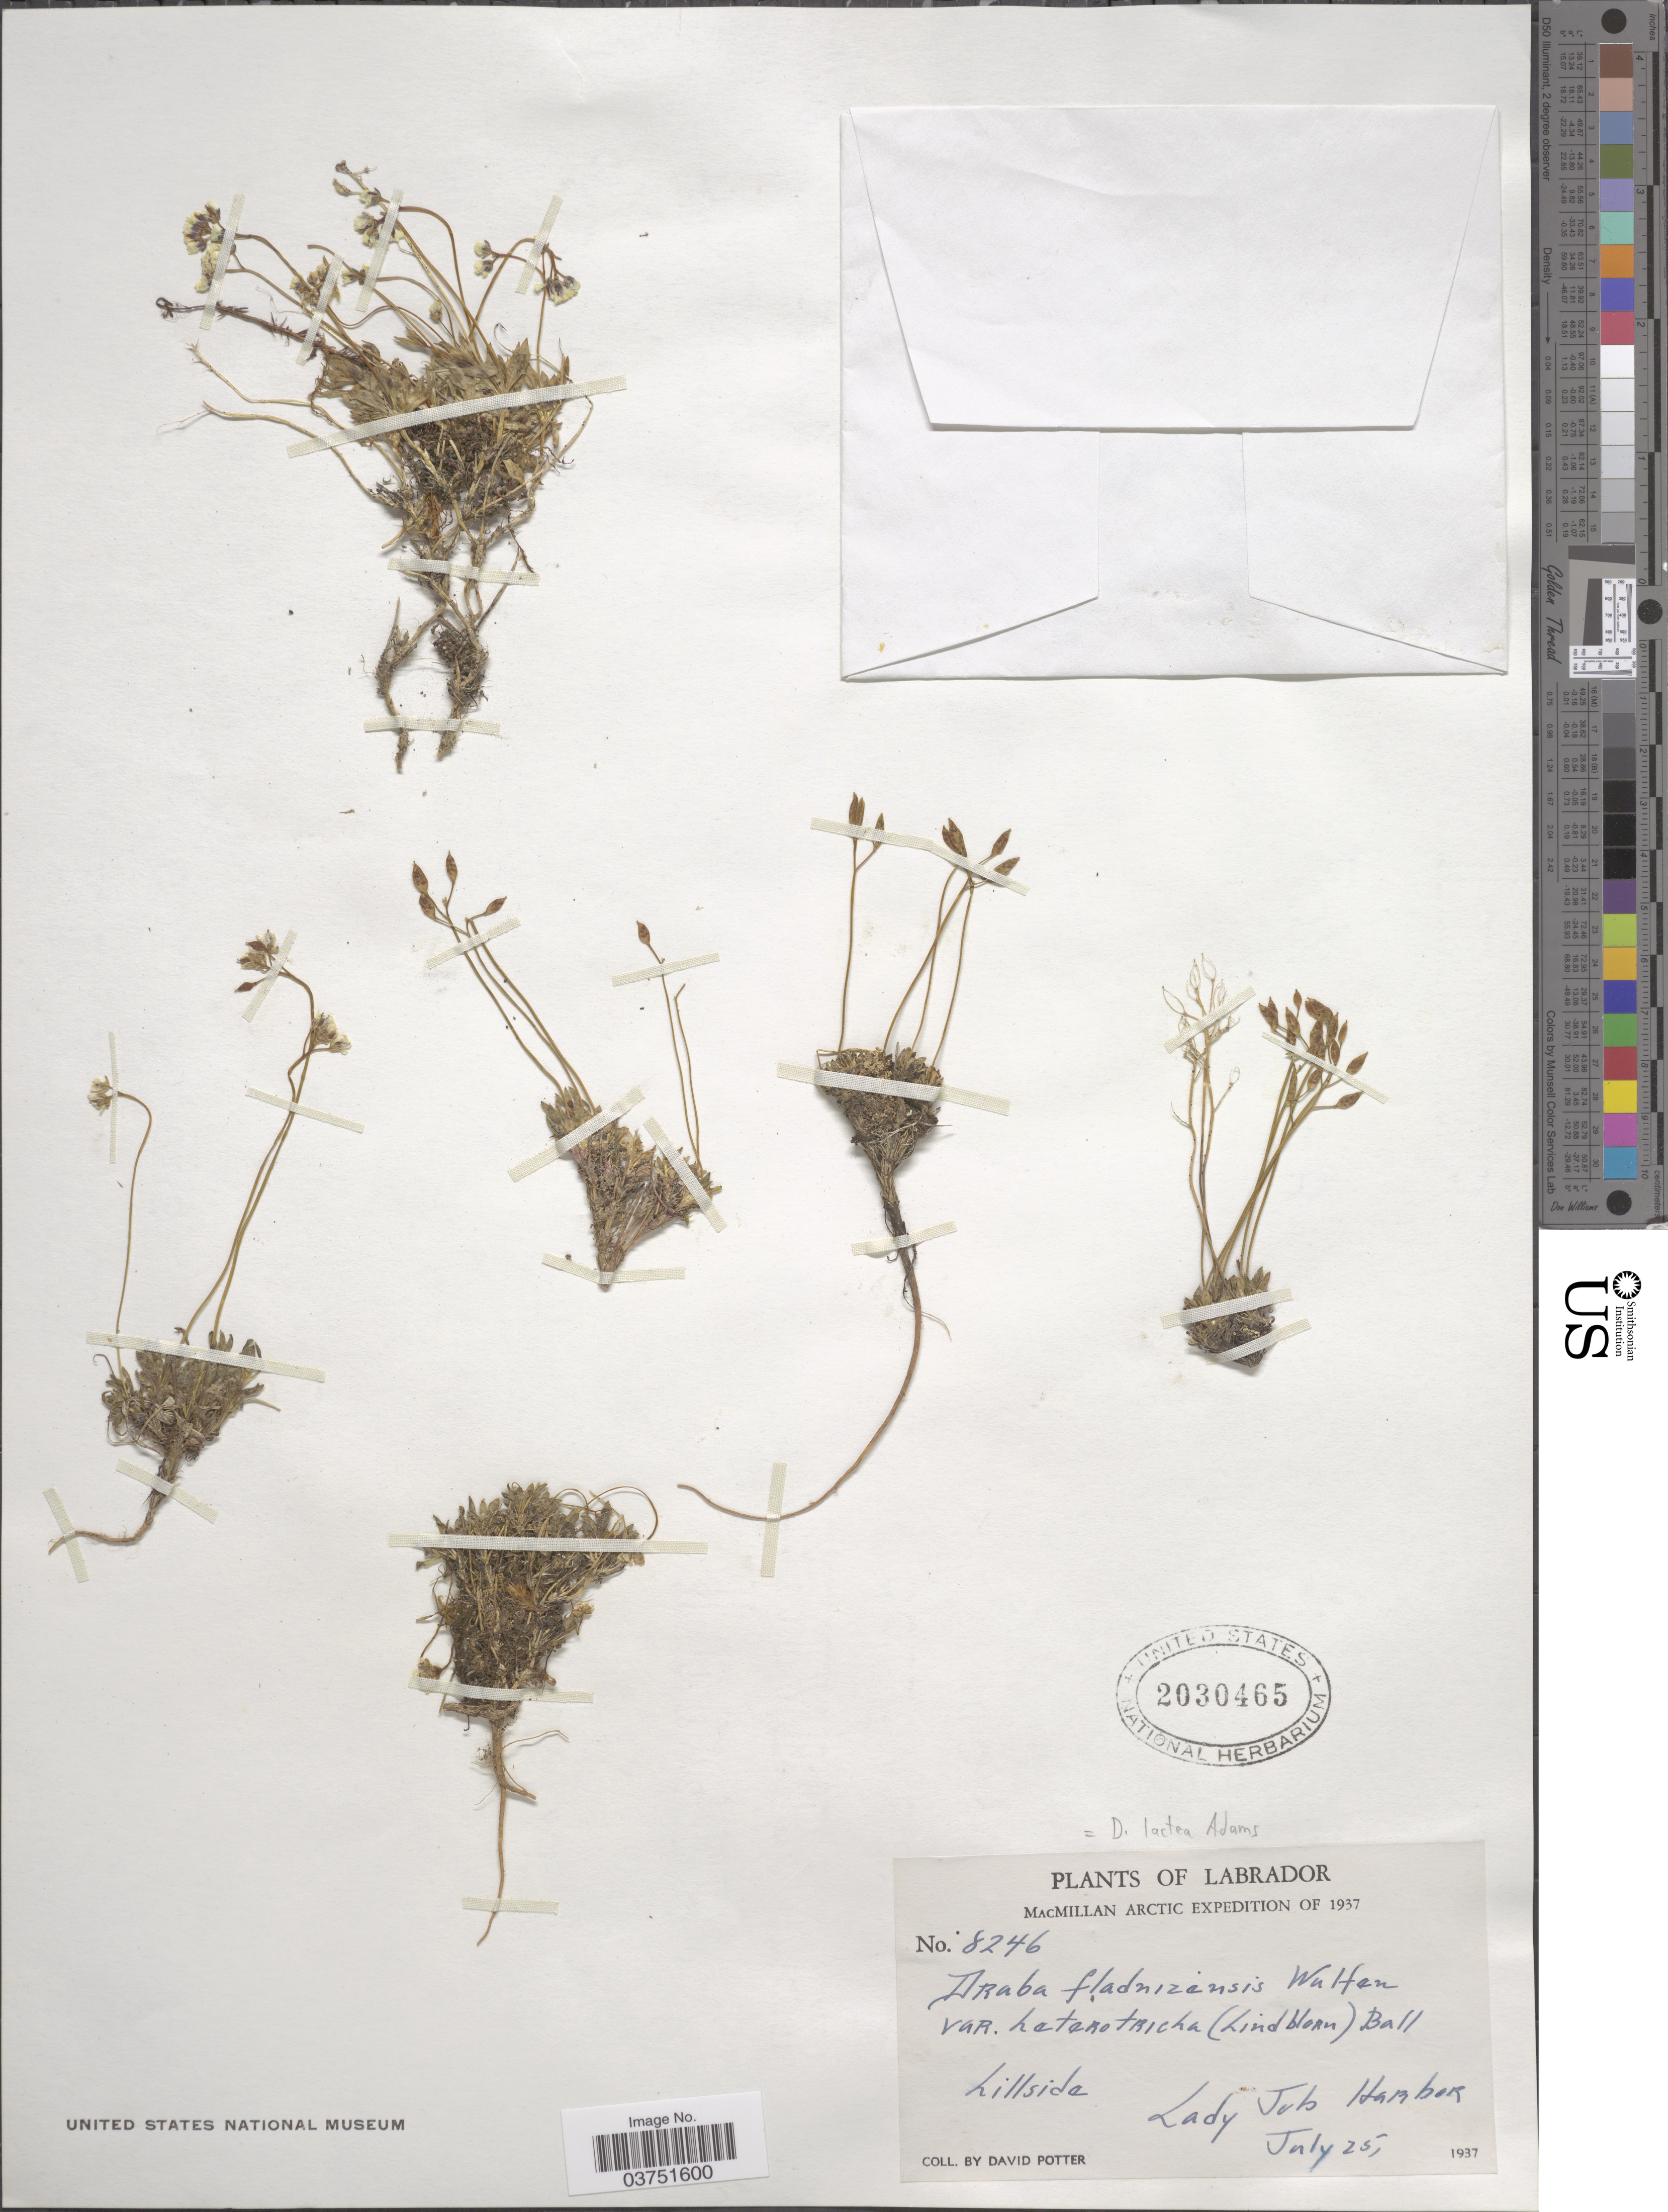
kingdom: Plantae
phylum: Tracheophyta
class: Magnoliopsida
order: Brassicales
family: Brassicaceae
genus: Draba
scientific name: Draba lactea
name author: Adams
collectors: D. Potter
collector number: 8246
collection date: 1937-07-25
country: Canada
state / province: Newfoundland and Labrador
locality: Labrador. Hillside. Lady Job Harbor.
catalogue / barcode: US 2030465